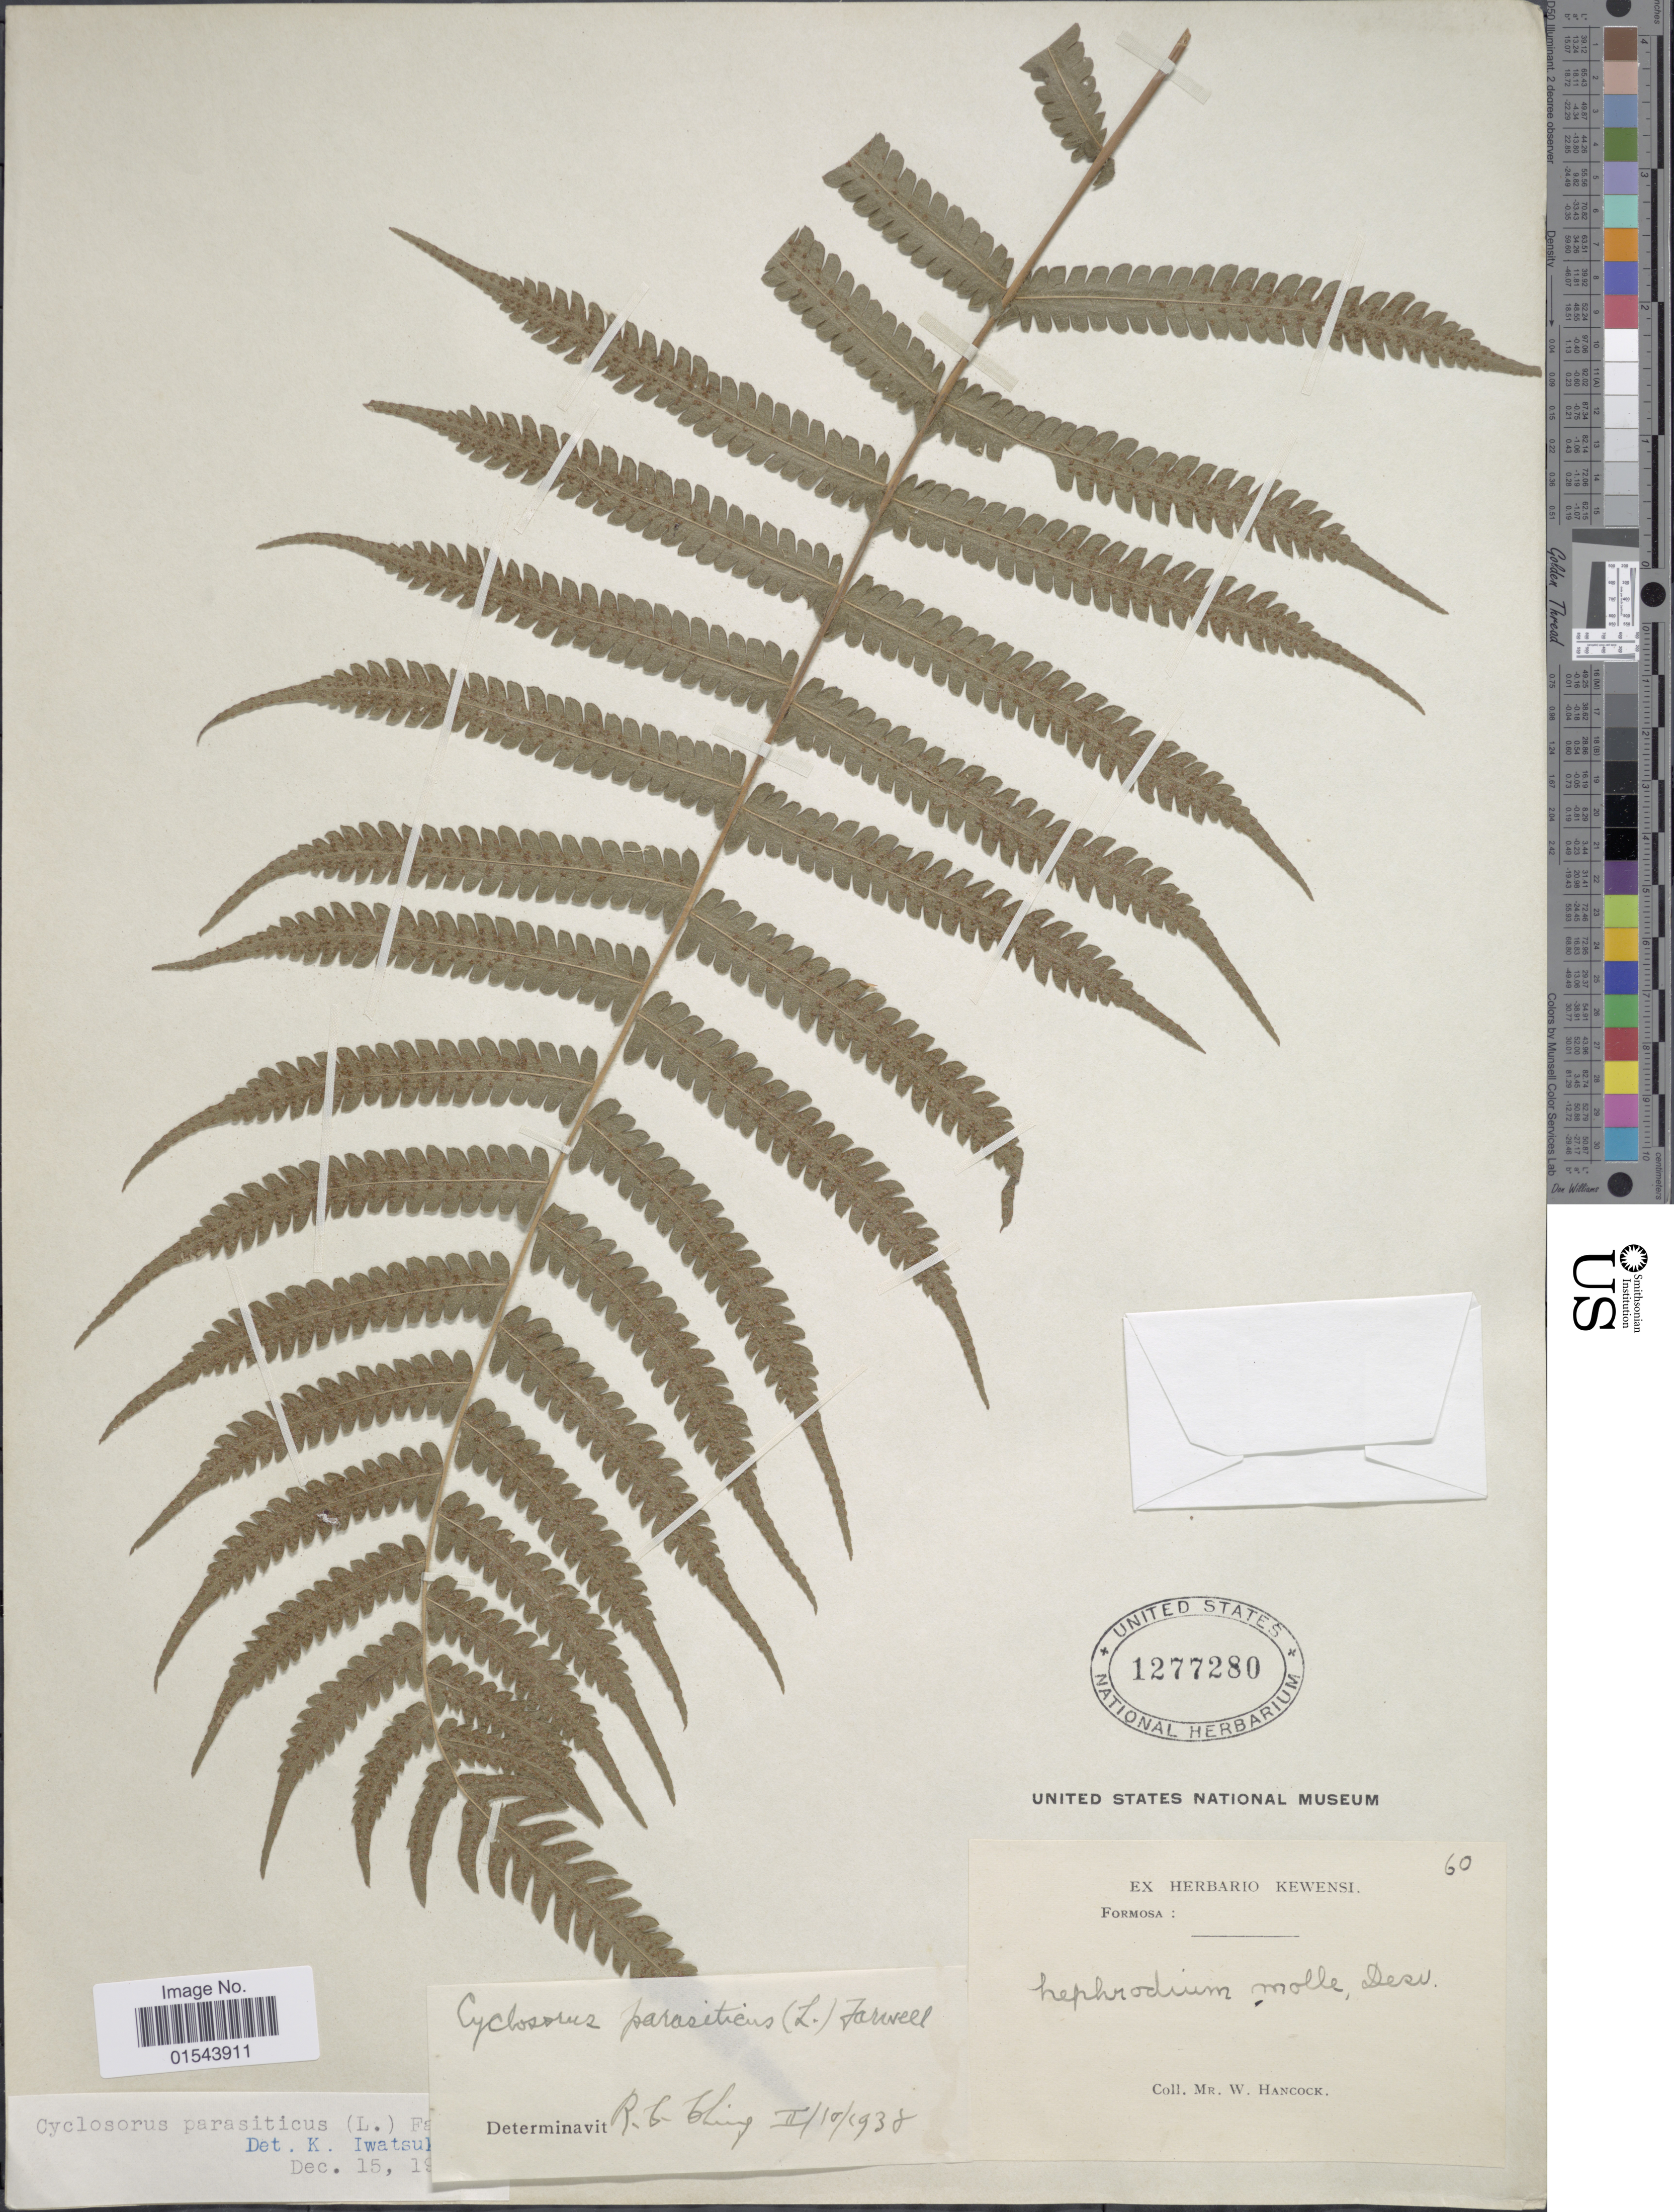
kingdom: Plantae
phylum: Tracheophyta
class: Polypodiopsida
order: Polypodiales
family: Thelypteridaceae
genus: Christella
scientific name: Christella parasitica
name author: (L.) H. Lév.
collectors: W. Hancock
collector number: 60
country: Taiwan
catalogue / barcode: US 1277280